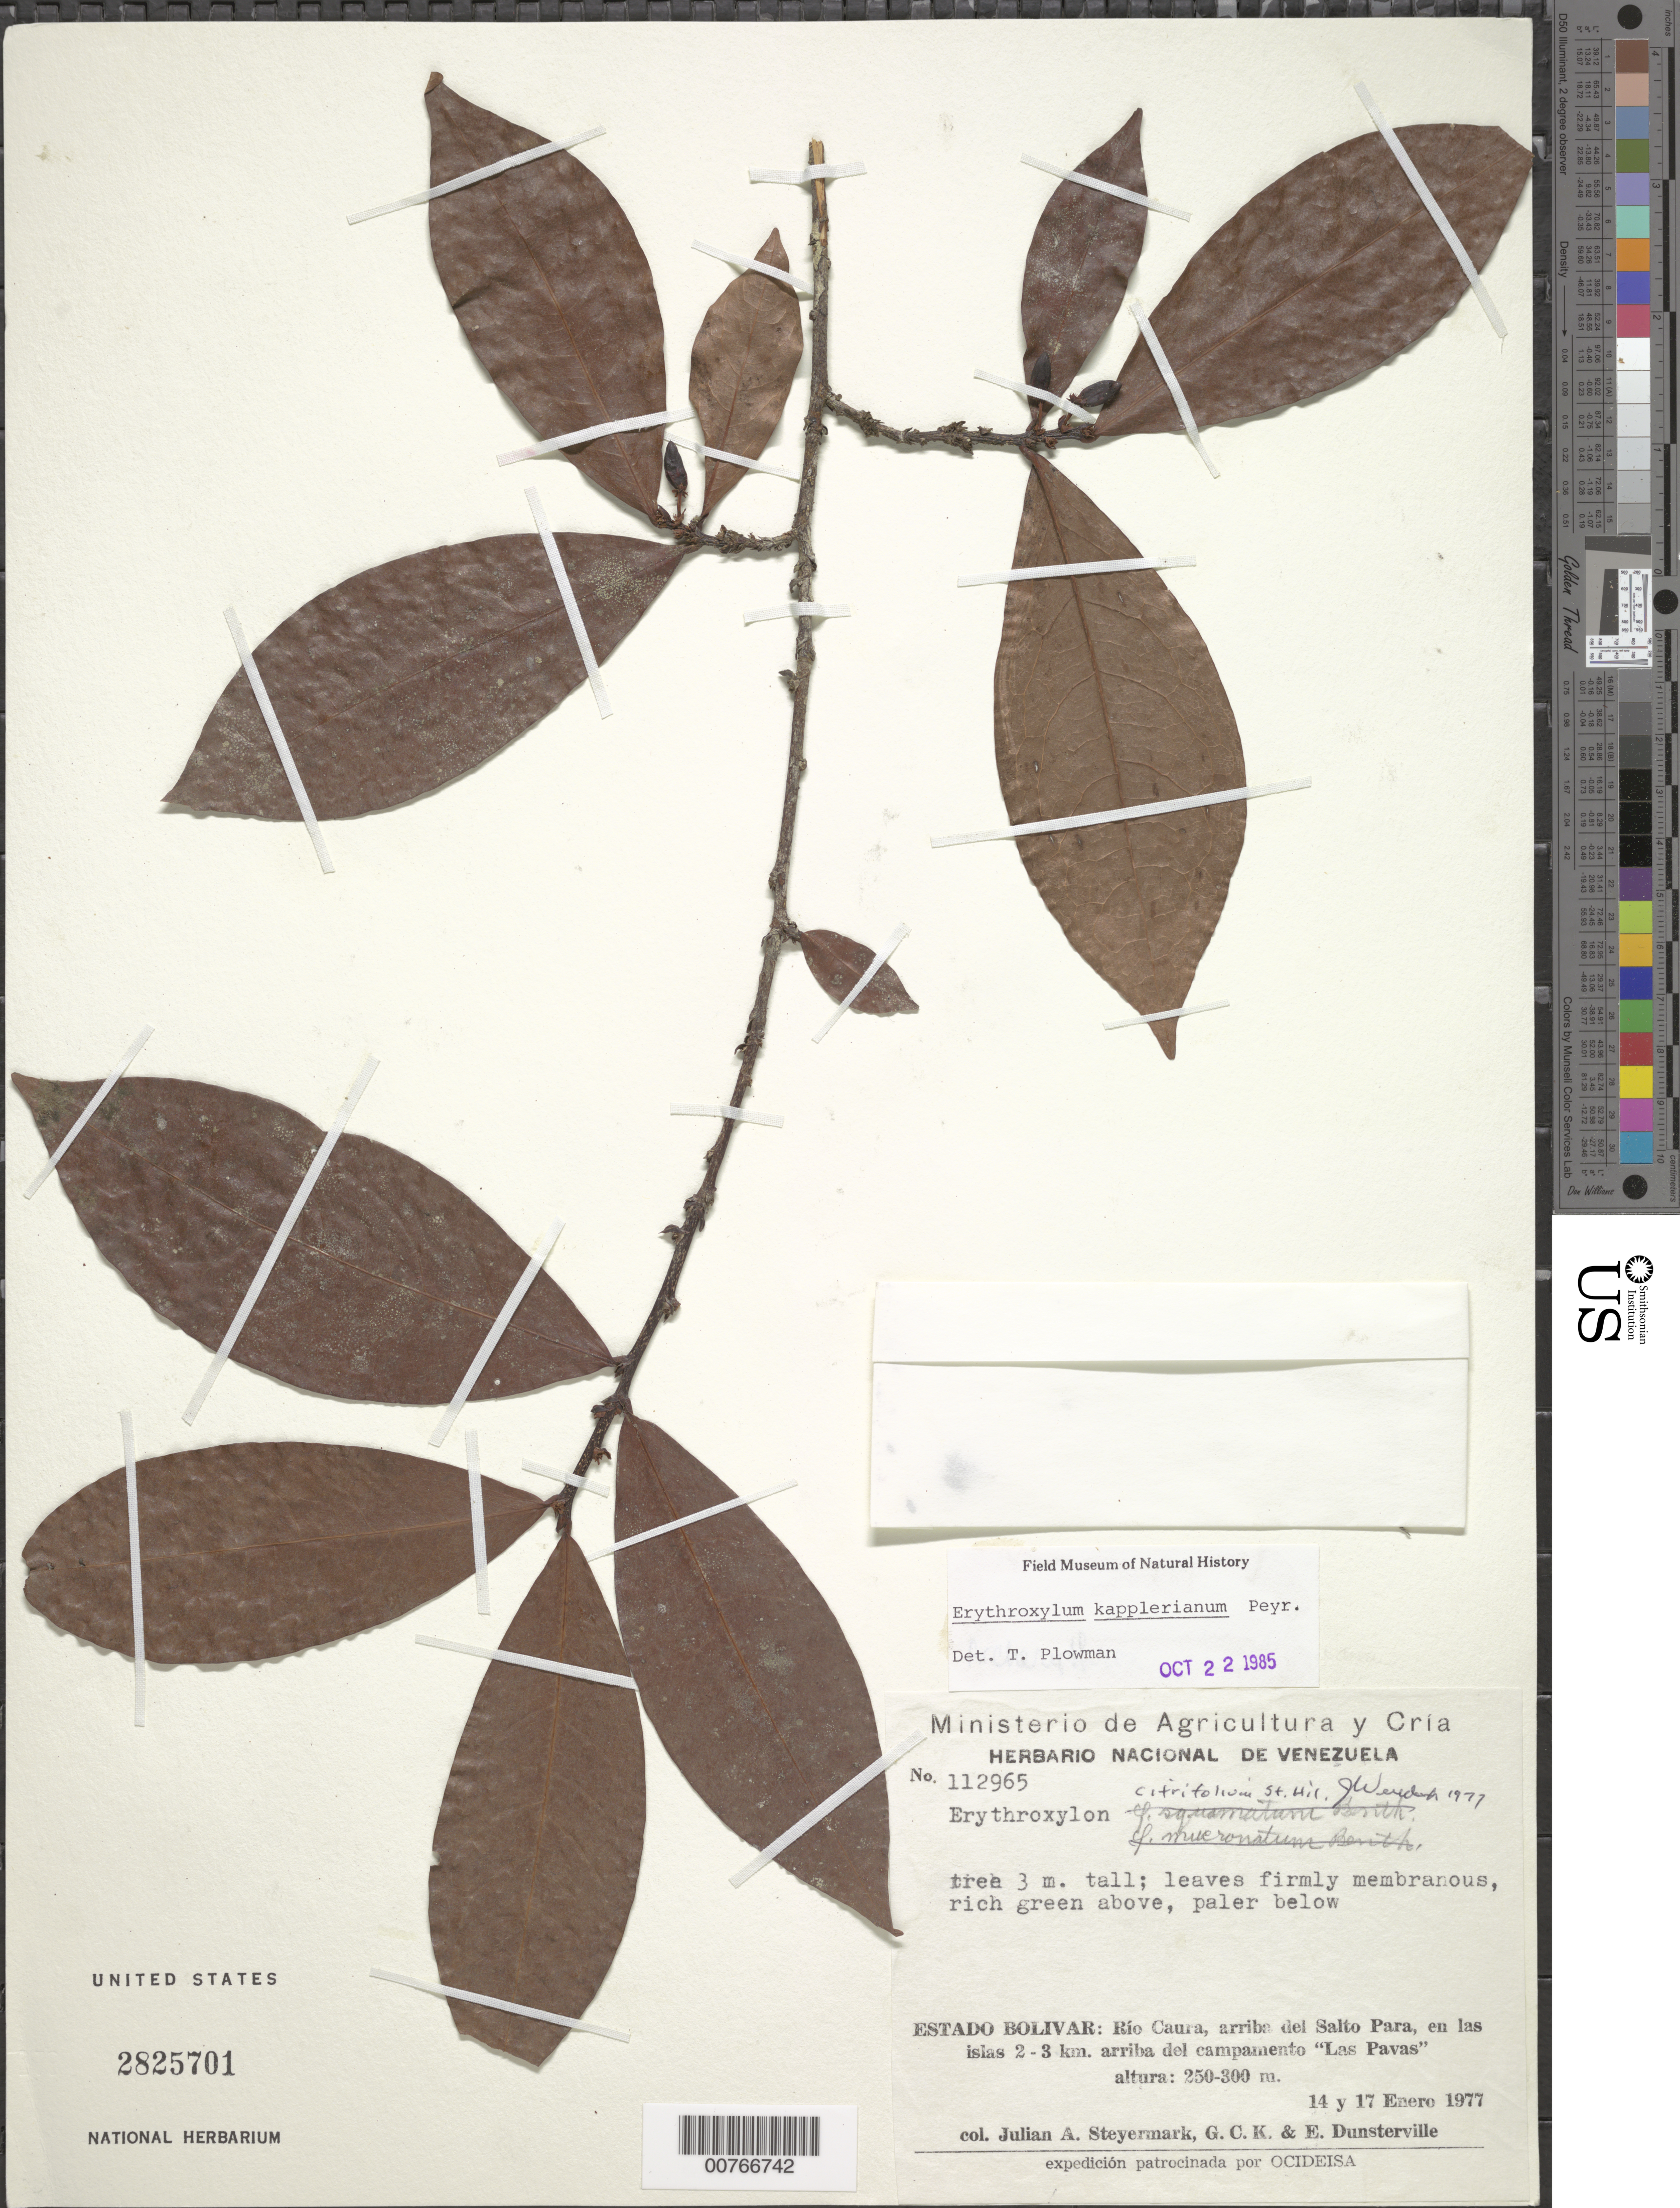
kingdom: Plantae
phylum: Tracheophyta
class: Magnoliopsida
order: Malpighiales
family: Erythroxylaceae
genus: Erythroxylum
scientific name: Erythroxylum kapplerianum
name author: Peyr.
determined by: Plowman, Timothy C.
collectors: J. Steyermark, G. C. K. Dunsterville & E. Dunsterville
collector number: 112965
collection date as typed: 14-Jan-77 to 17-Jan-77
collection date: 1977-01-14/1977-01-17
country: Venezuela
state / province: Bolívar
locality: Río Caura, arriba del Salto Para, en las Islas 2-3 km arriba del campamento "Las Pavas"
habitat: On island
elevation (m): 250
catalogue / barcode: US 2825701